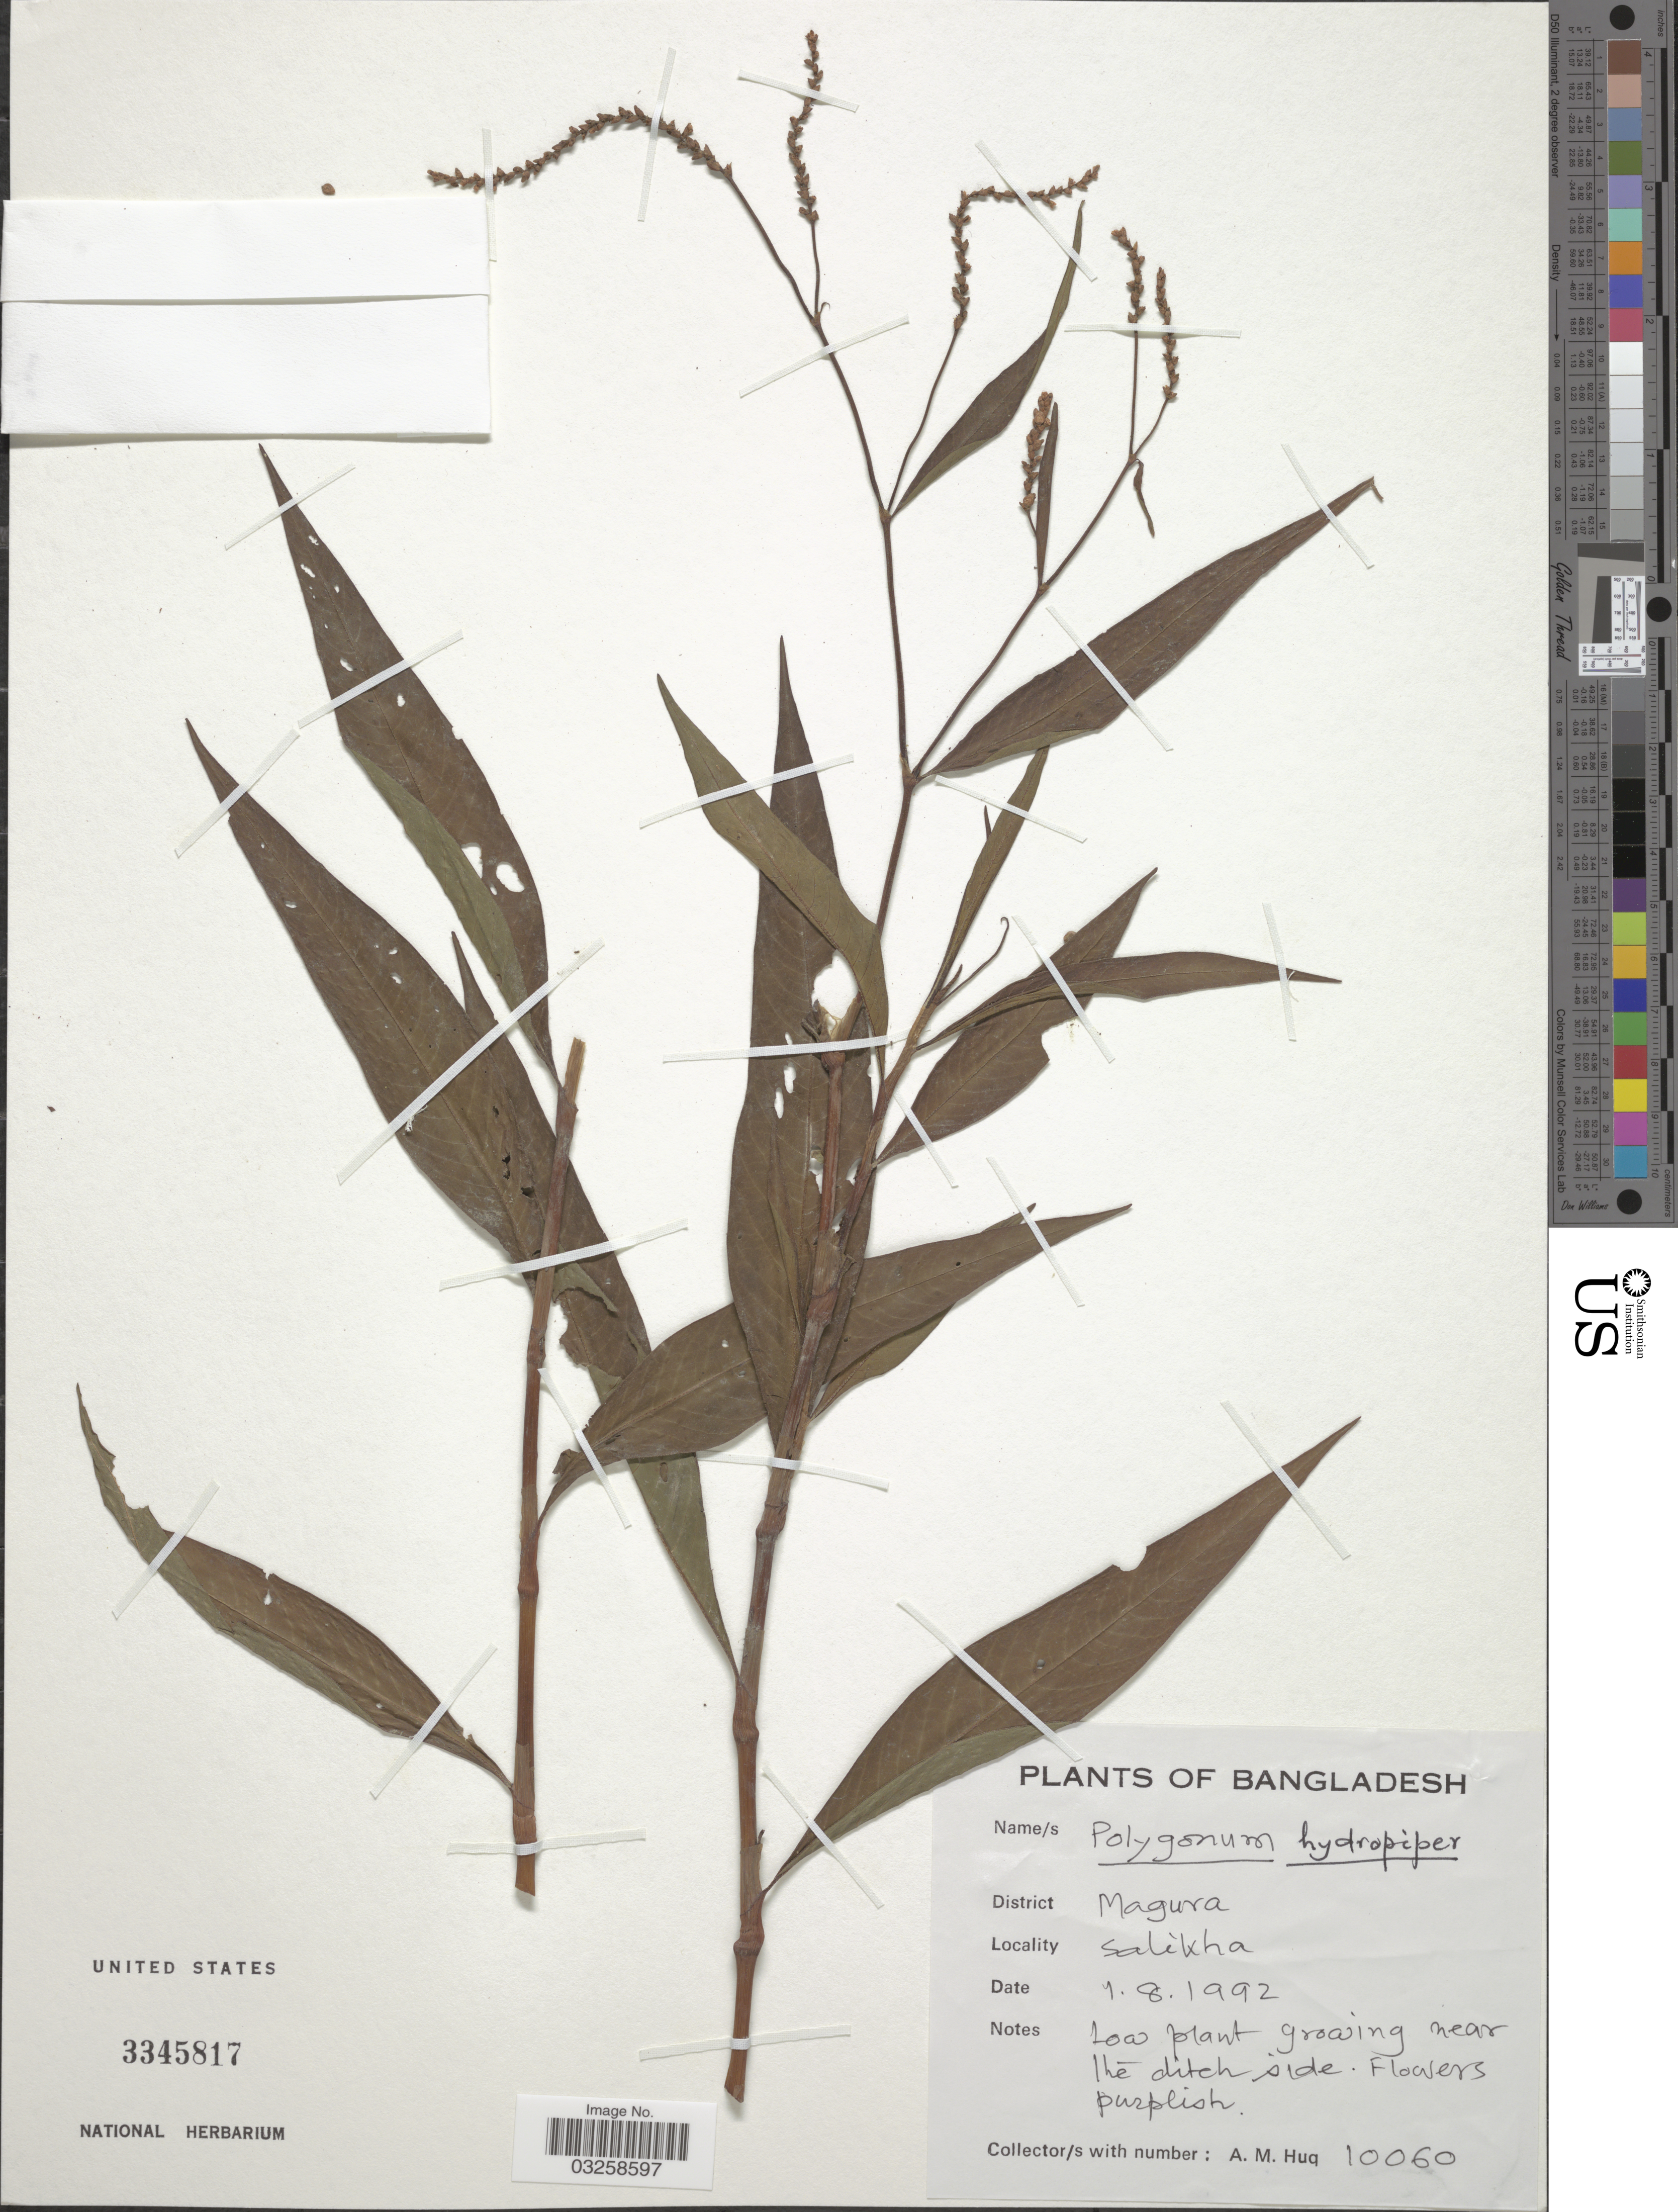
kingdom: Plantae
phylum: Tracheophyta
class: Magnoliopsida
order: Caryophyllales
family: Polygonaceae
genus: Polygonum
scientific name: Polygonum hydropiper var. hydropiper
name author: L.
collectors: A. M. Huq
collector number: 10060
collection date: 1992-08-01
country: Bangladesh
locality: District Magura. Salikha.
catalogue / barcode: US 3345817